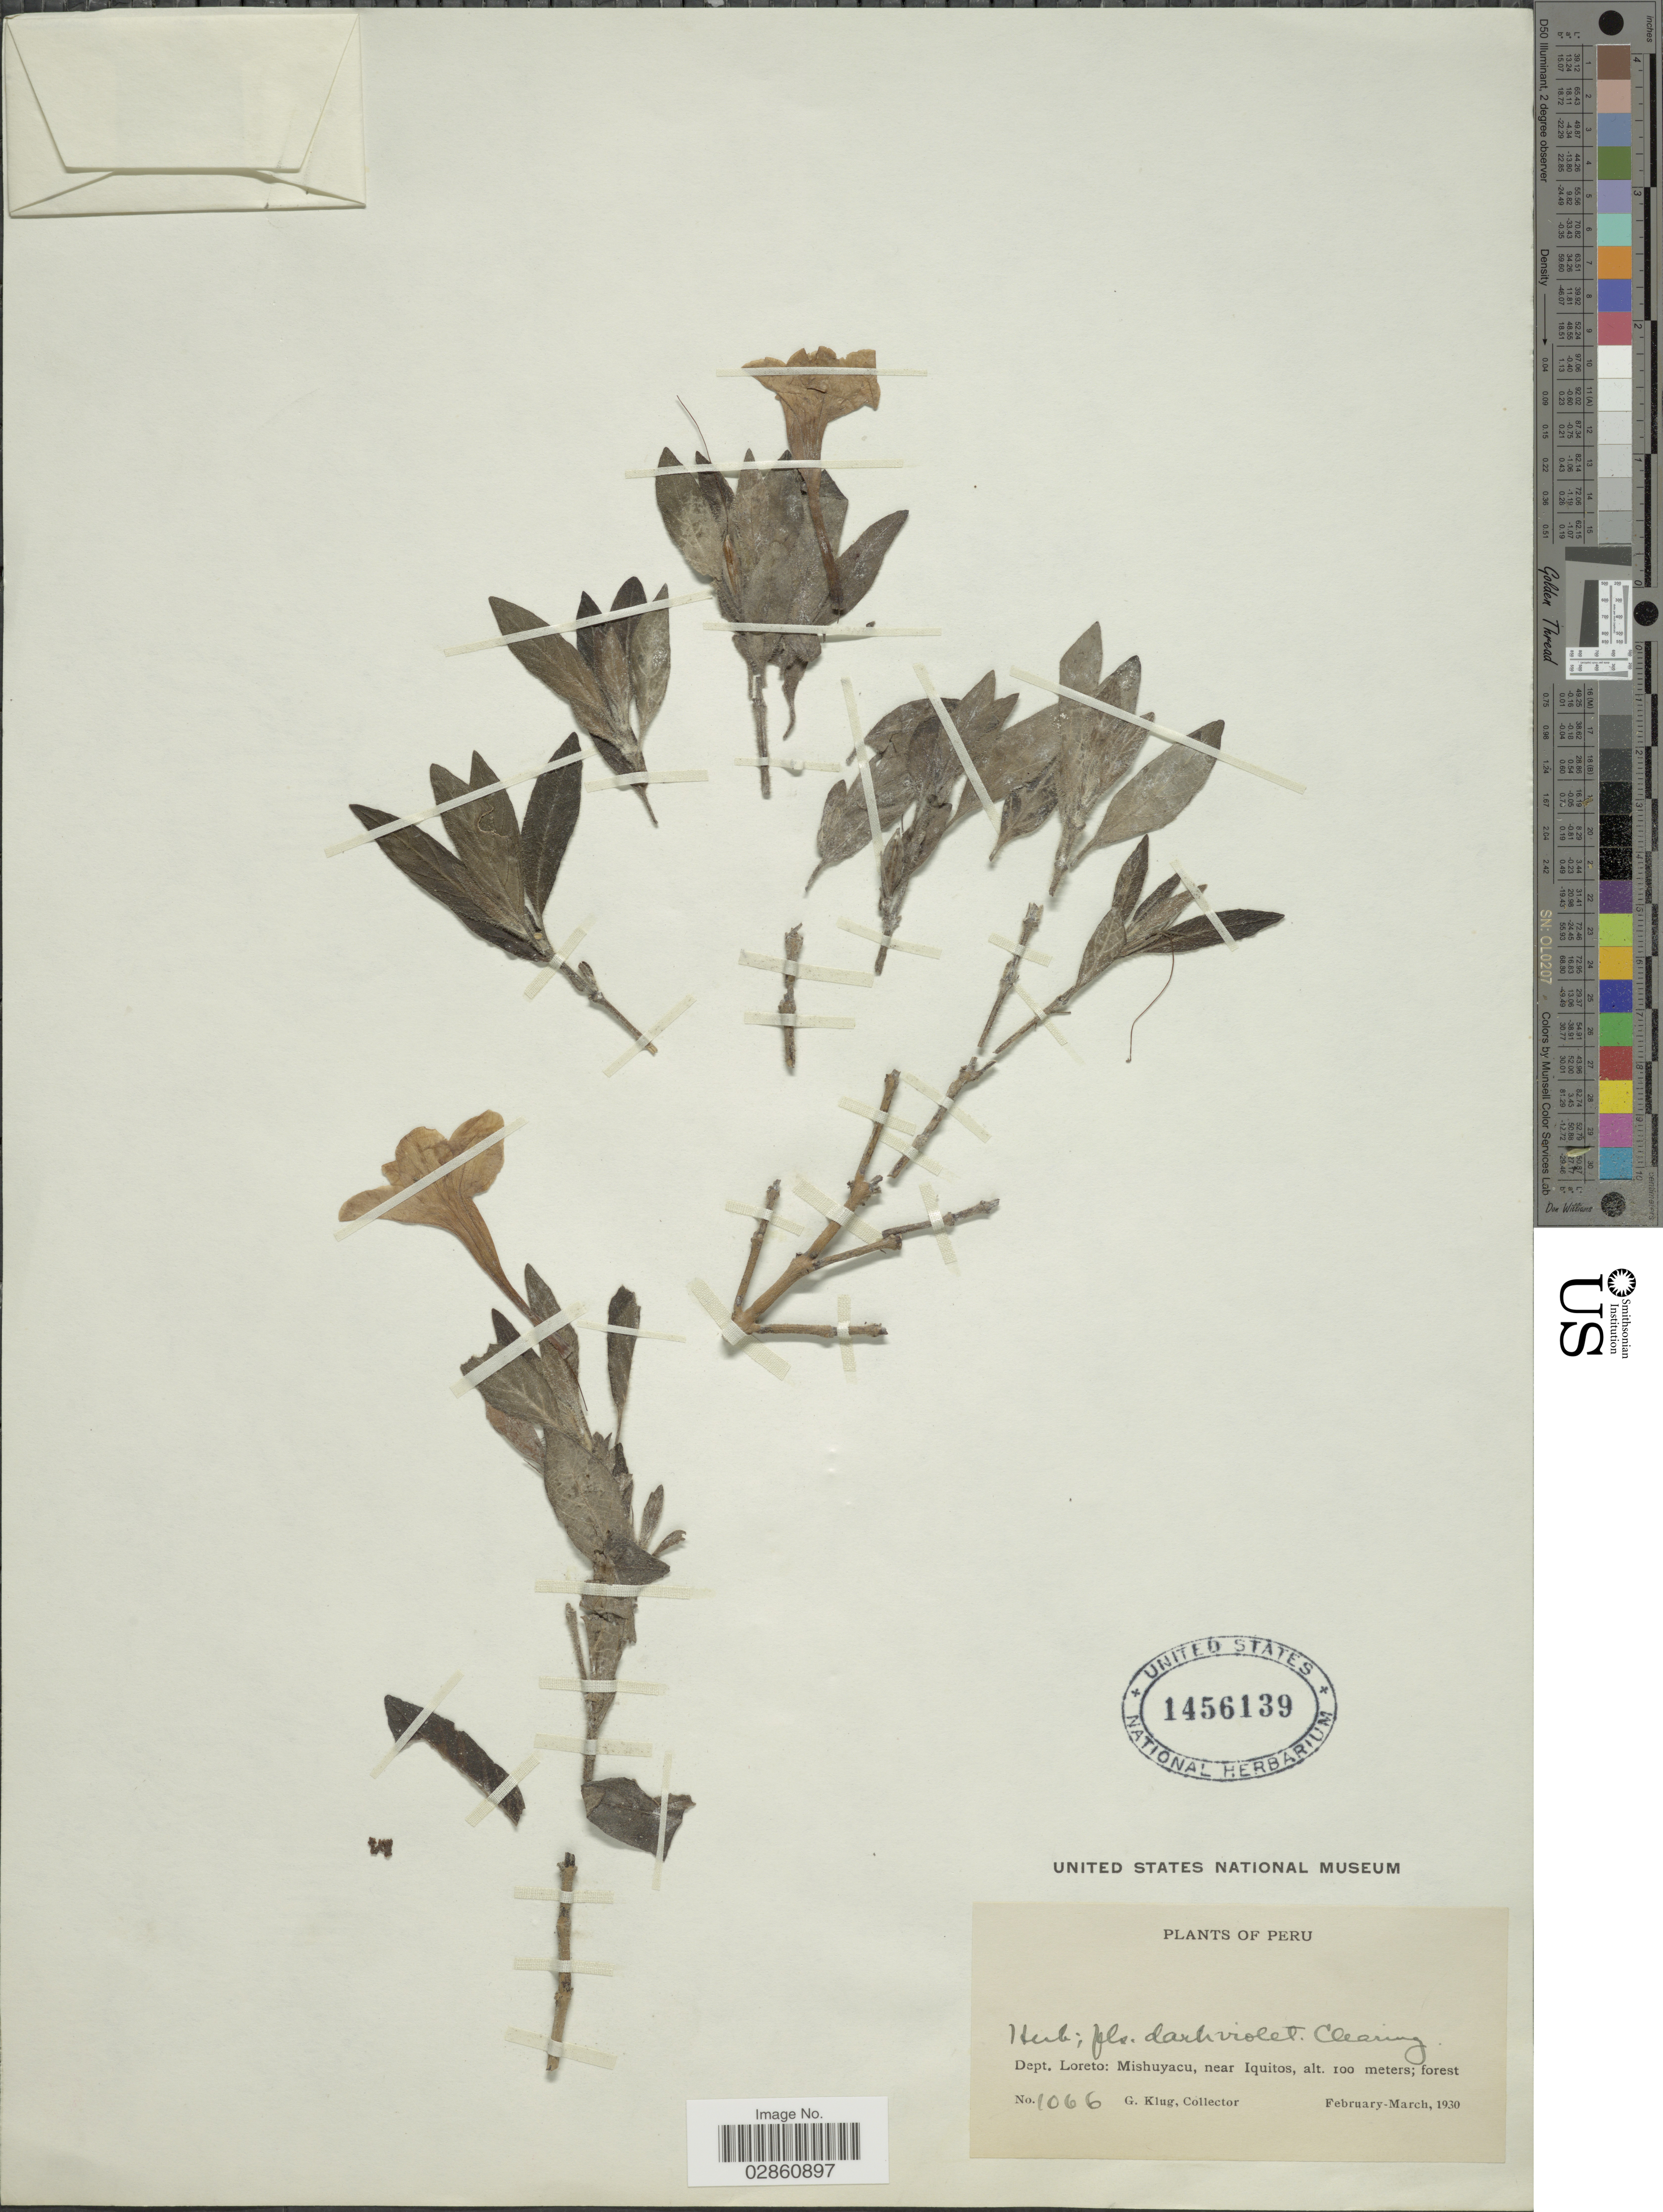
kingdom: Plantae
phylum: Tracheophyta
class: Magnoliopsida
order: Lamiales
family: Acanthaceae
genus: Ruellia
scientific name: Ruellia hypericoides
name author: (Nees) Lindau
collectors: G. Klug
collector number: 1066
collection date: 1930-02/1930-03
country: Peru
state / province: Loreto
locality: Dept. Loreto: Mishuyacu, near Iquitos.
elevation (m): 100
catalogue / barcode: US 1456139